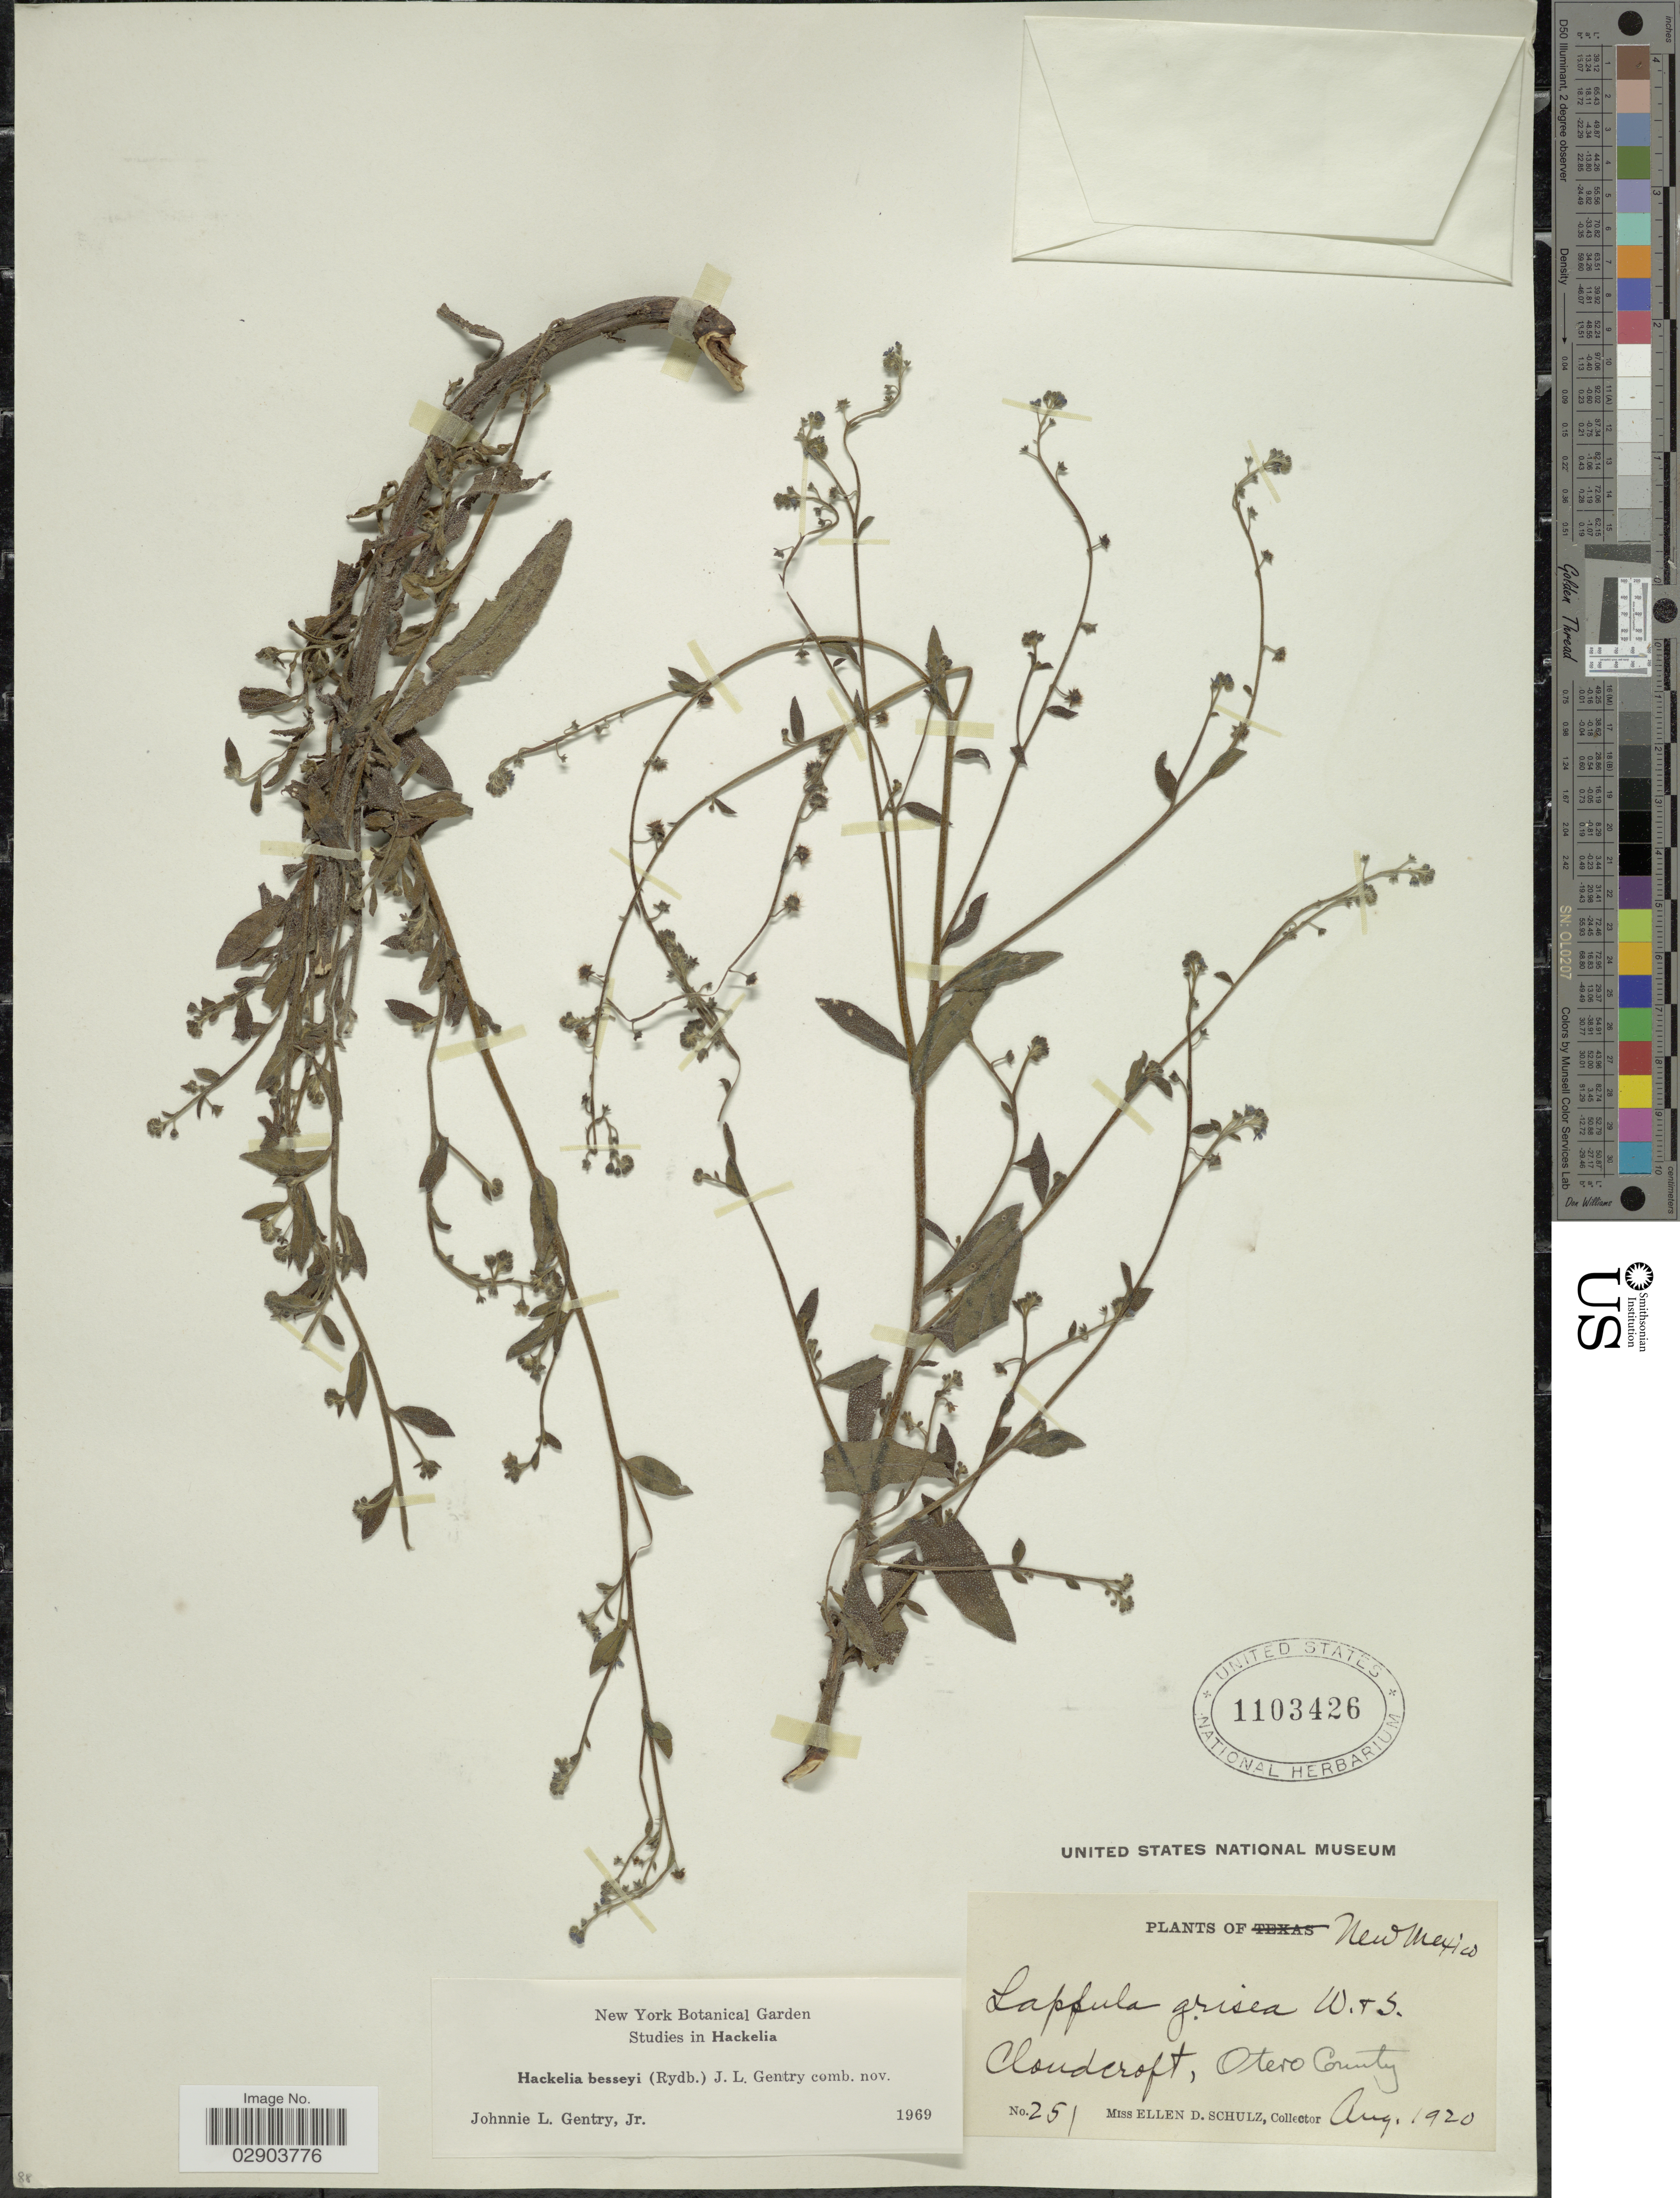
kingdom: Plantae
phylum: Tracheophyta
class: Magnoliopsida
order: Boraginales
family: Boraginaceae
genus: Hackelia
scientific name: Hackelia besseyi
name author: (Rydb.) J.L. Gentry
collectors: E. D. Schulz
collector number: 251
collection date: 1920-08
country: United States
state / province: New Mexico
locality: Cloudcroft, Otero County.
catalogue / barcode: US 1103426